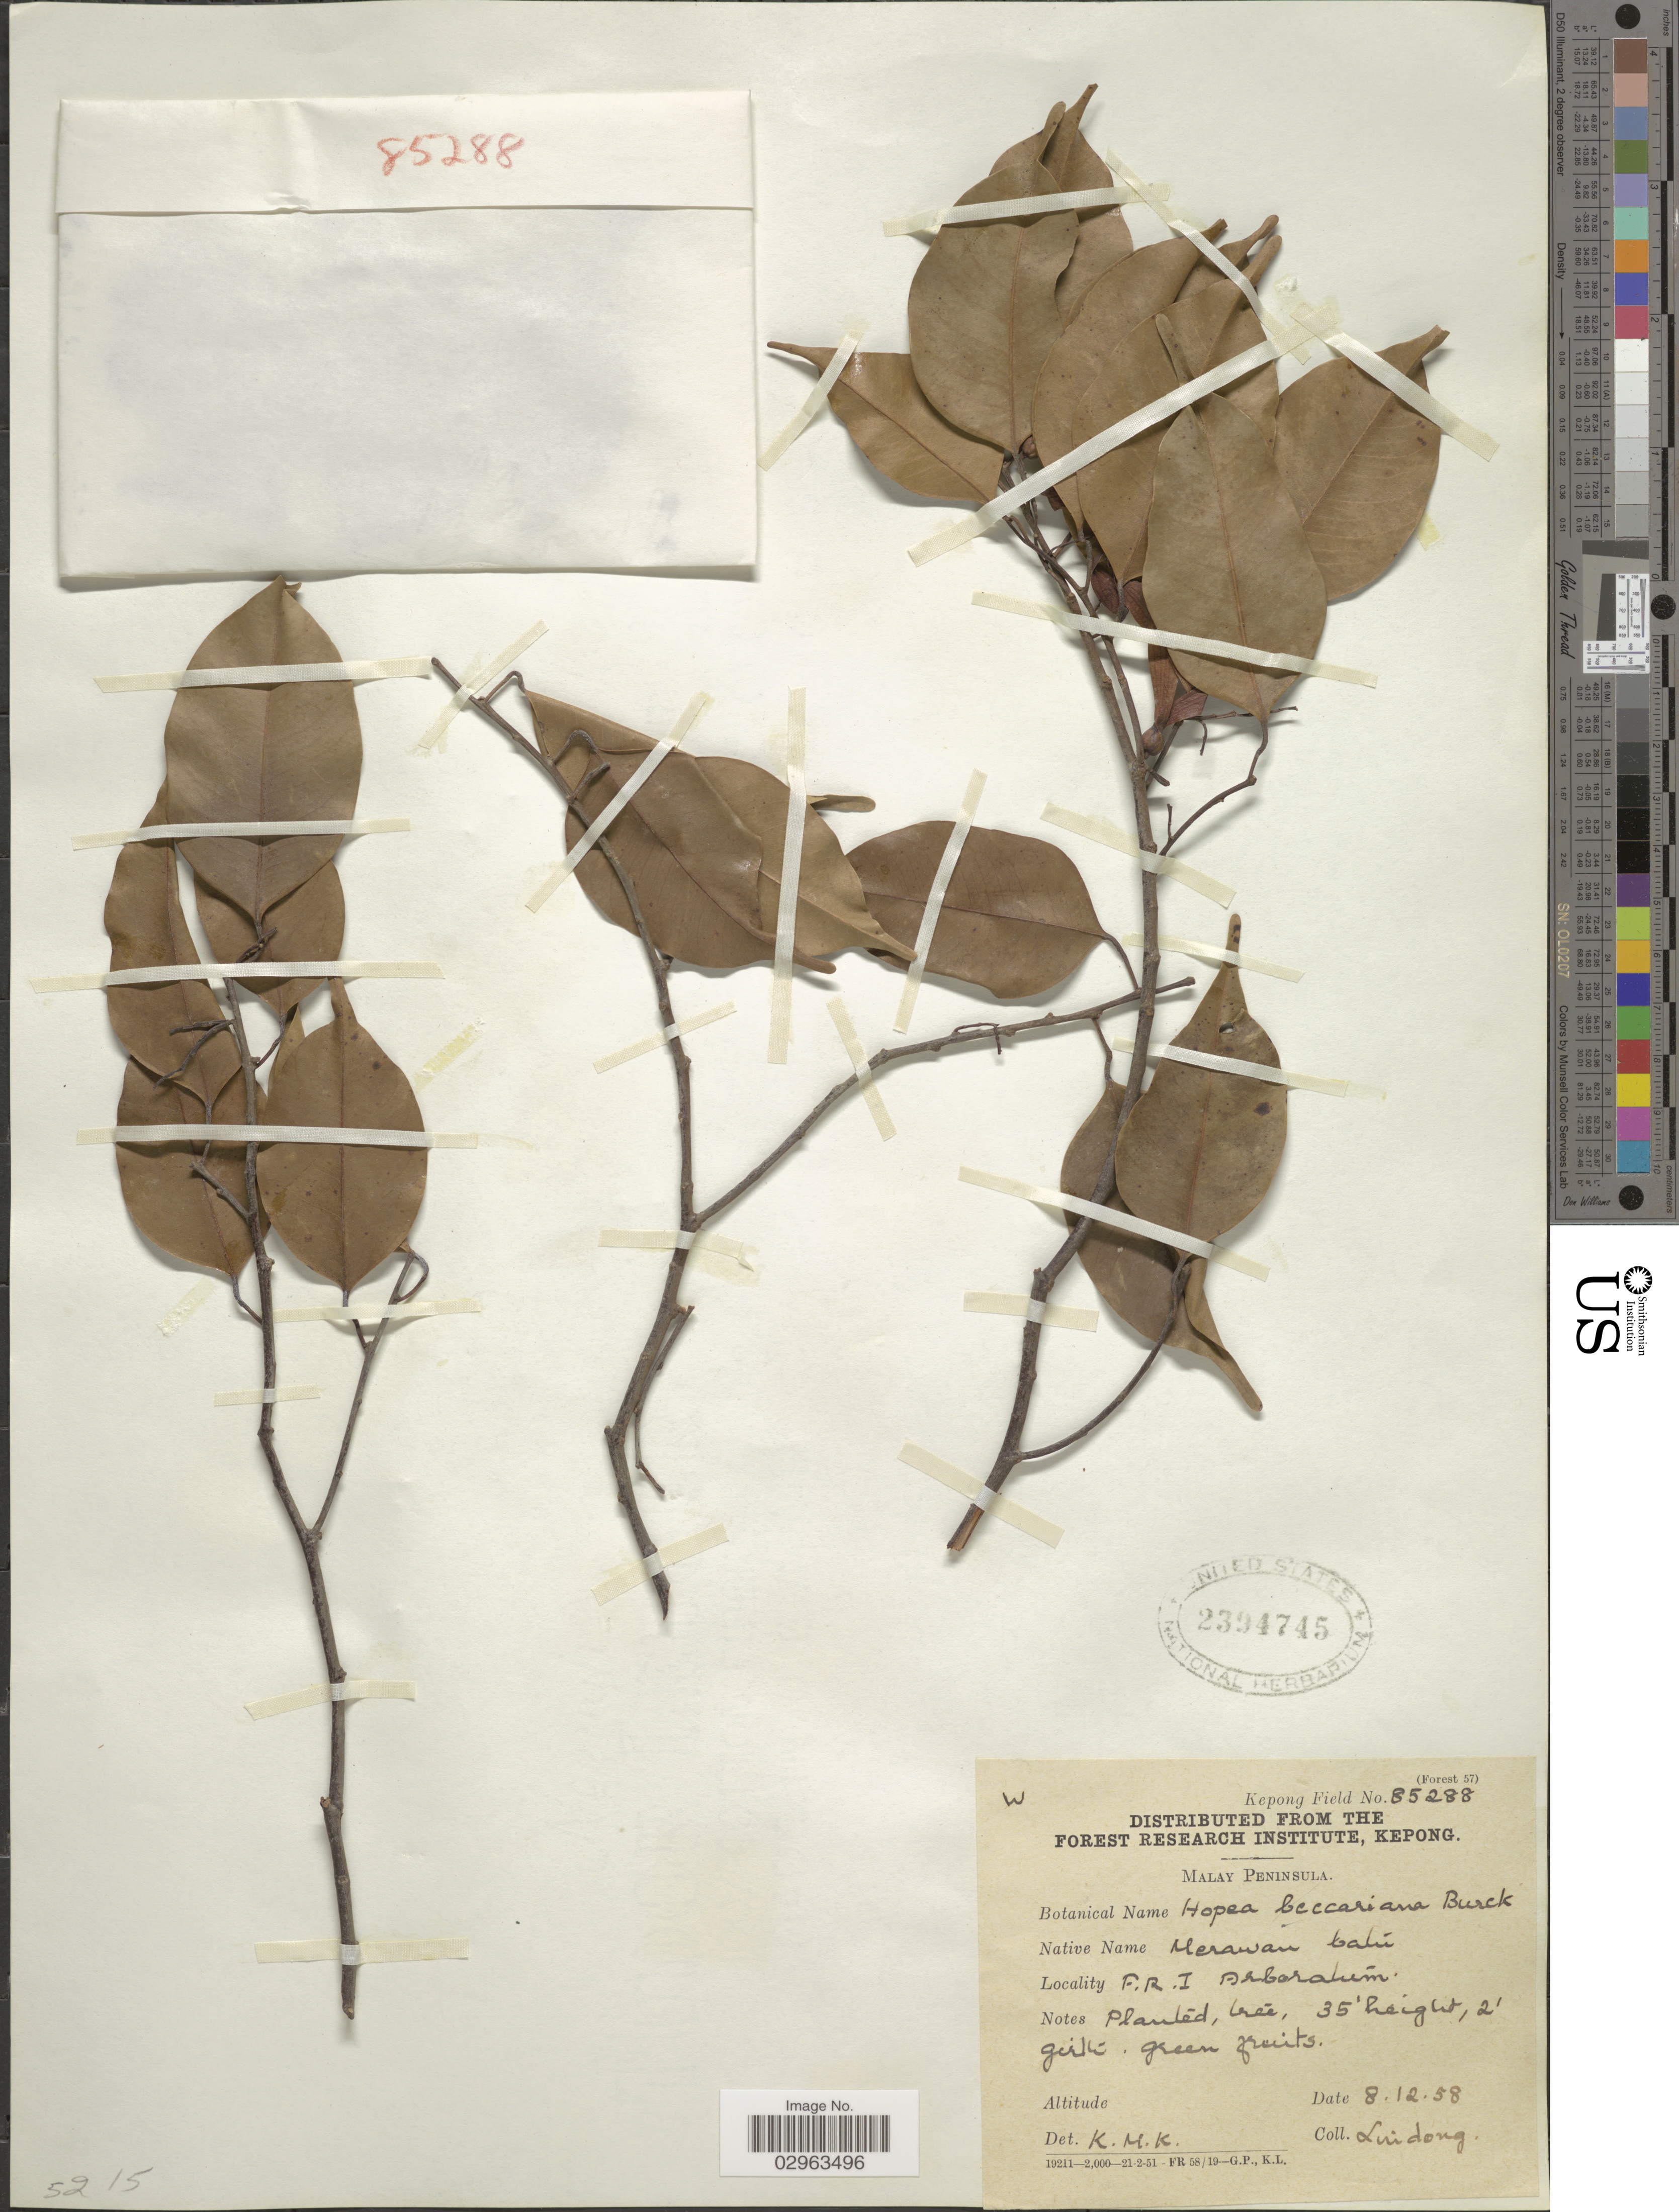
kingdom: Plantae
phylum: Tracheophyta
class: Magnoliopsida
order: Malvales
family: Dipterocarpaceae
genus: Hopea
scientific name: Hopea beccariana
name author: Burck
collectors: Lindong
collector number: Kepong Field? 85288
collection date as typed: Transcribed d/m/y: 8/12/58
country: Malaysia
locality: Malay Peninsula. F.R.I Arboratum.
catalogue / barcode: US 2394745